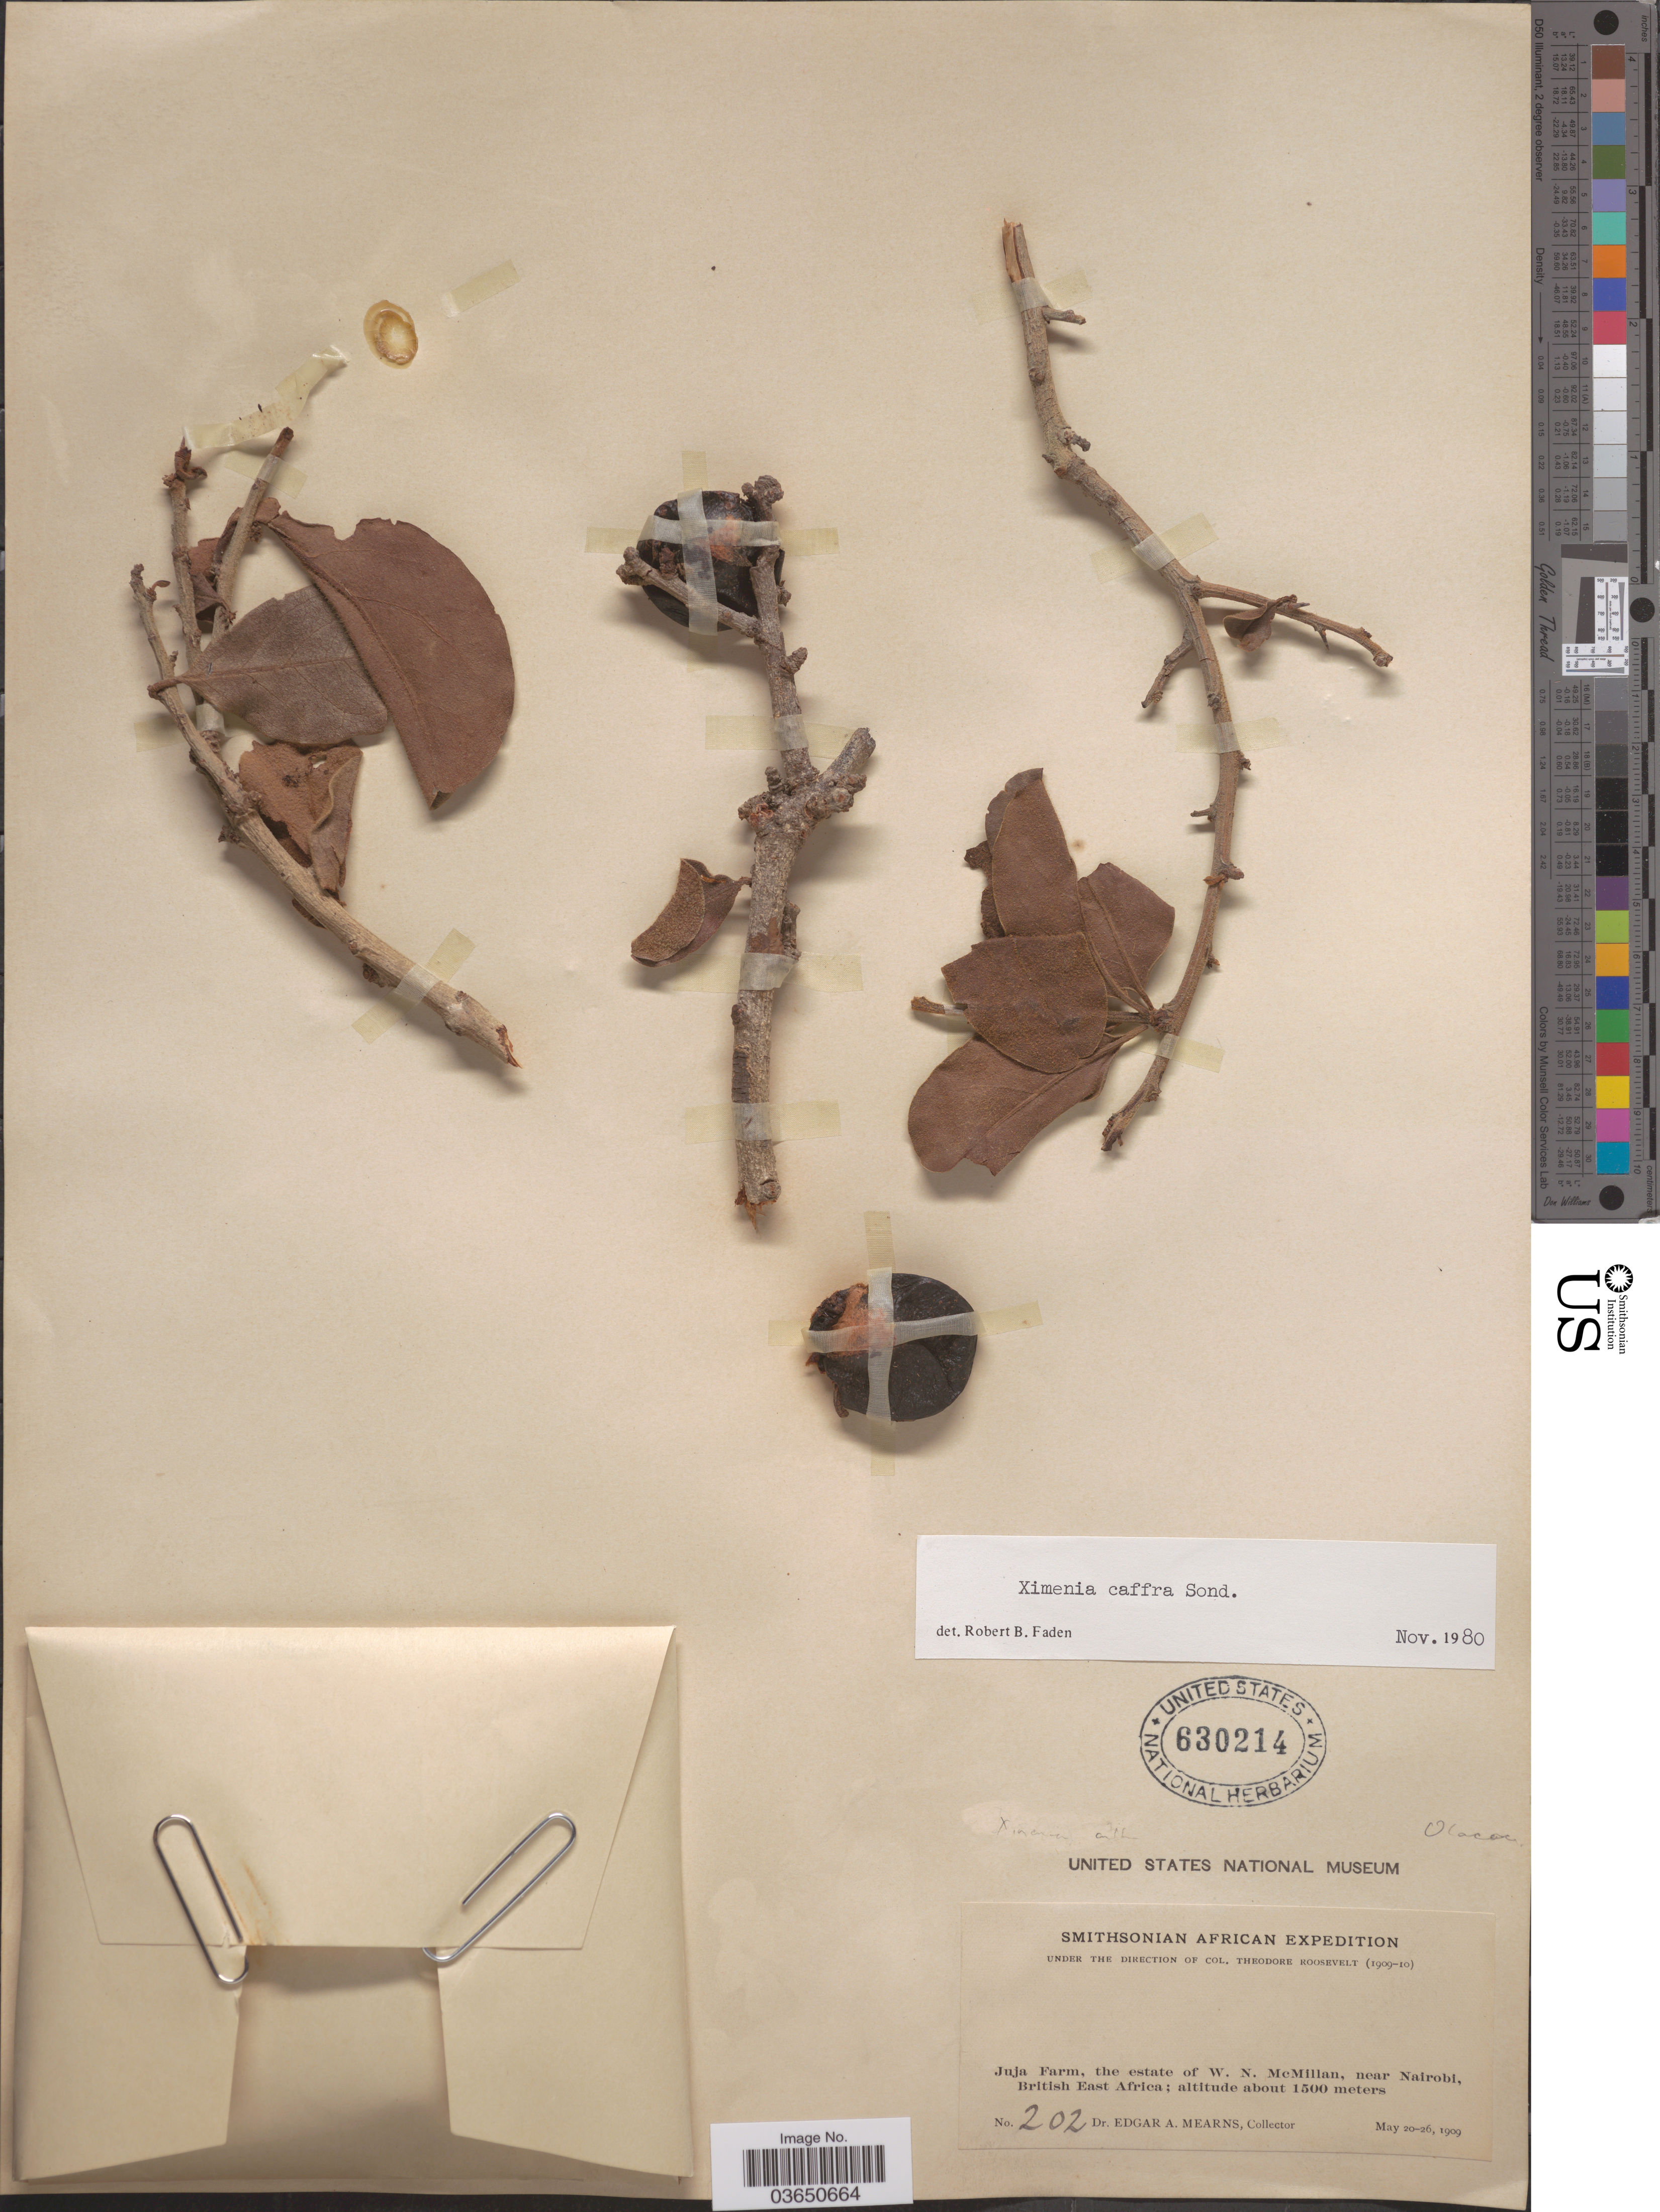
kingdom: Plantae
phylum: Tracheophyta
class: Magnoliopsida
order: Santalales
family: Ximeniaceae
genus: Ximenia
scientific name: Ximenia caffra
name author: Sond.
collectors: E. A. Mearns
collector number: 202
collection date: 1909-05-20/1909-05-26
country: Kenya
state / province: Nairobi Area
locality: Juja Farm, the estate of W. N. McMillan, near Nairobi, British East Africa.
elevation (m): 1500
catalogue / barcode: US 630214